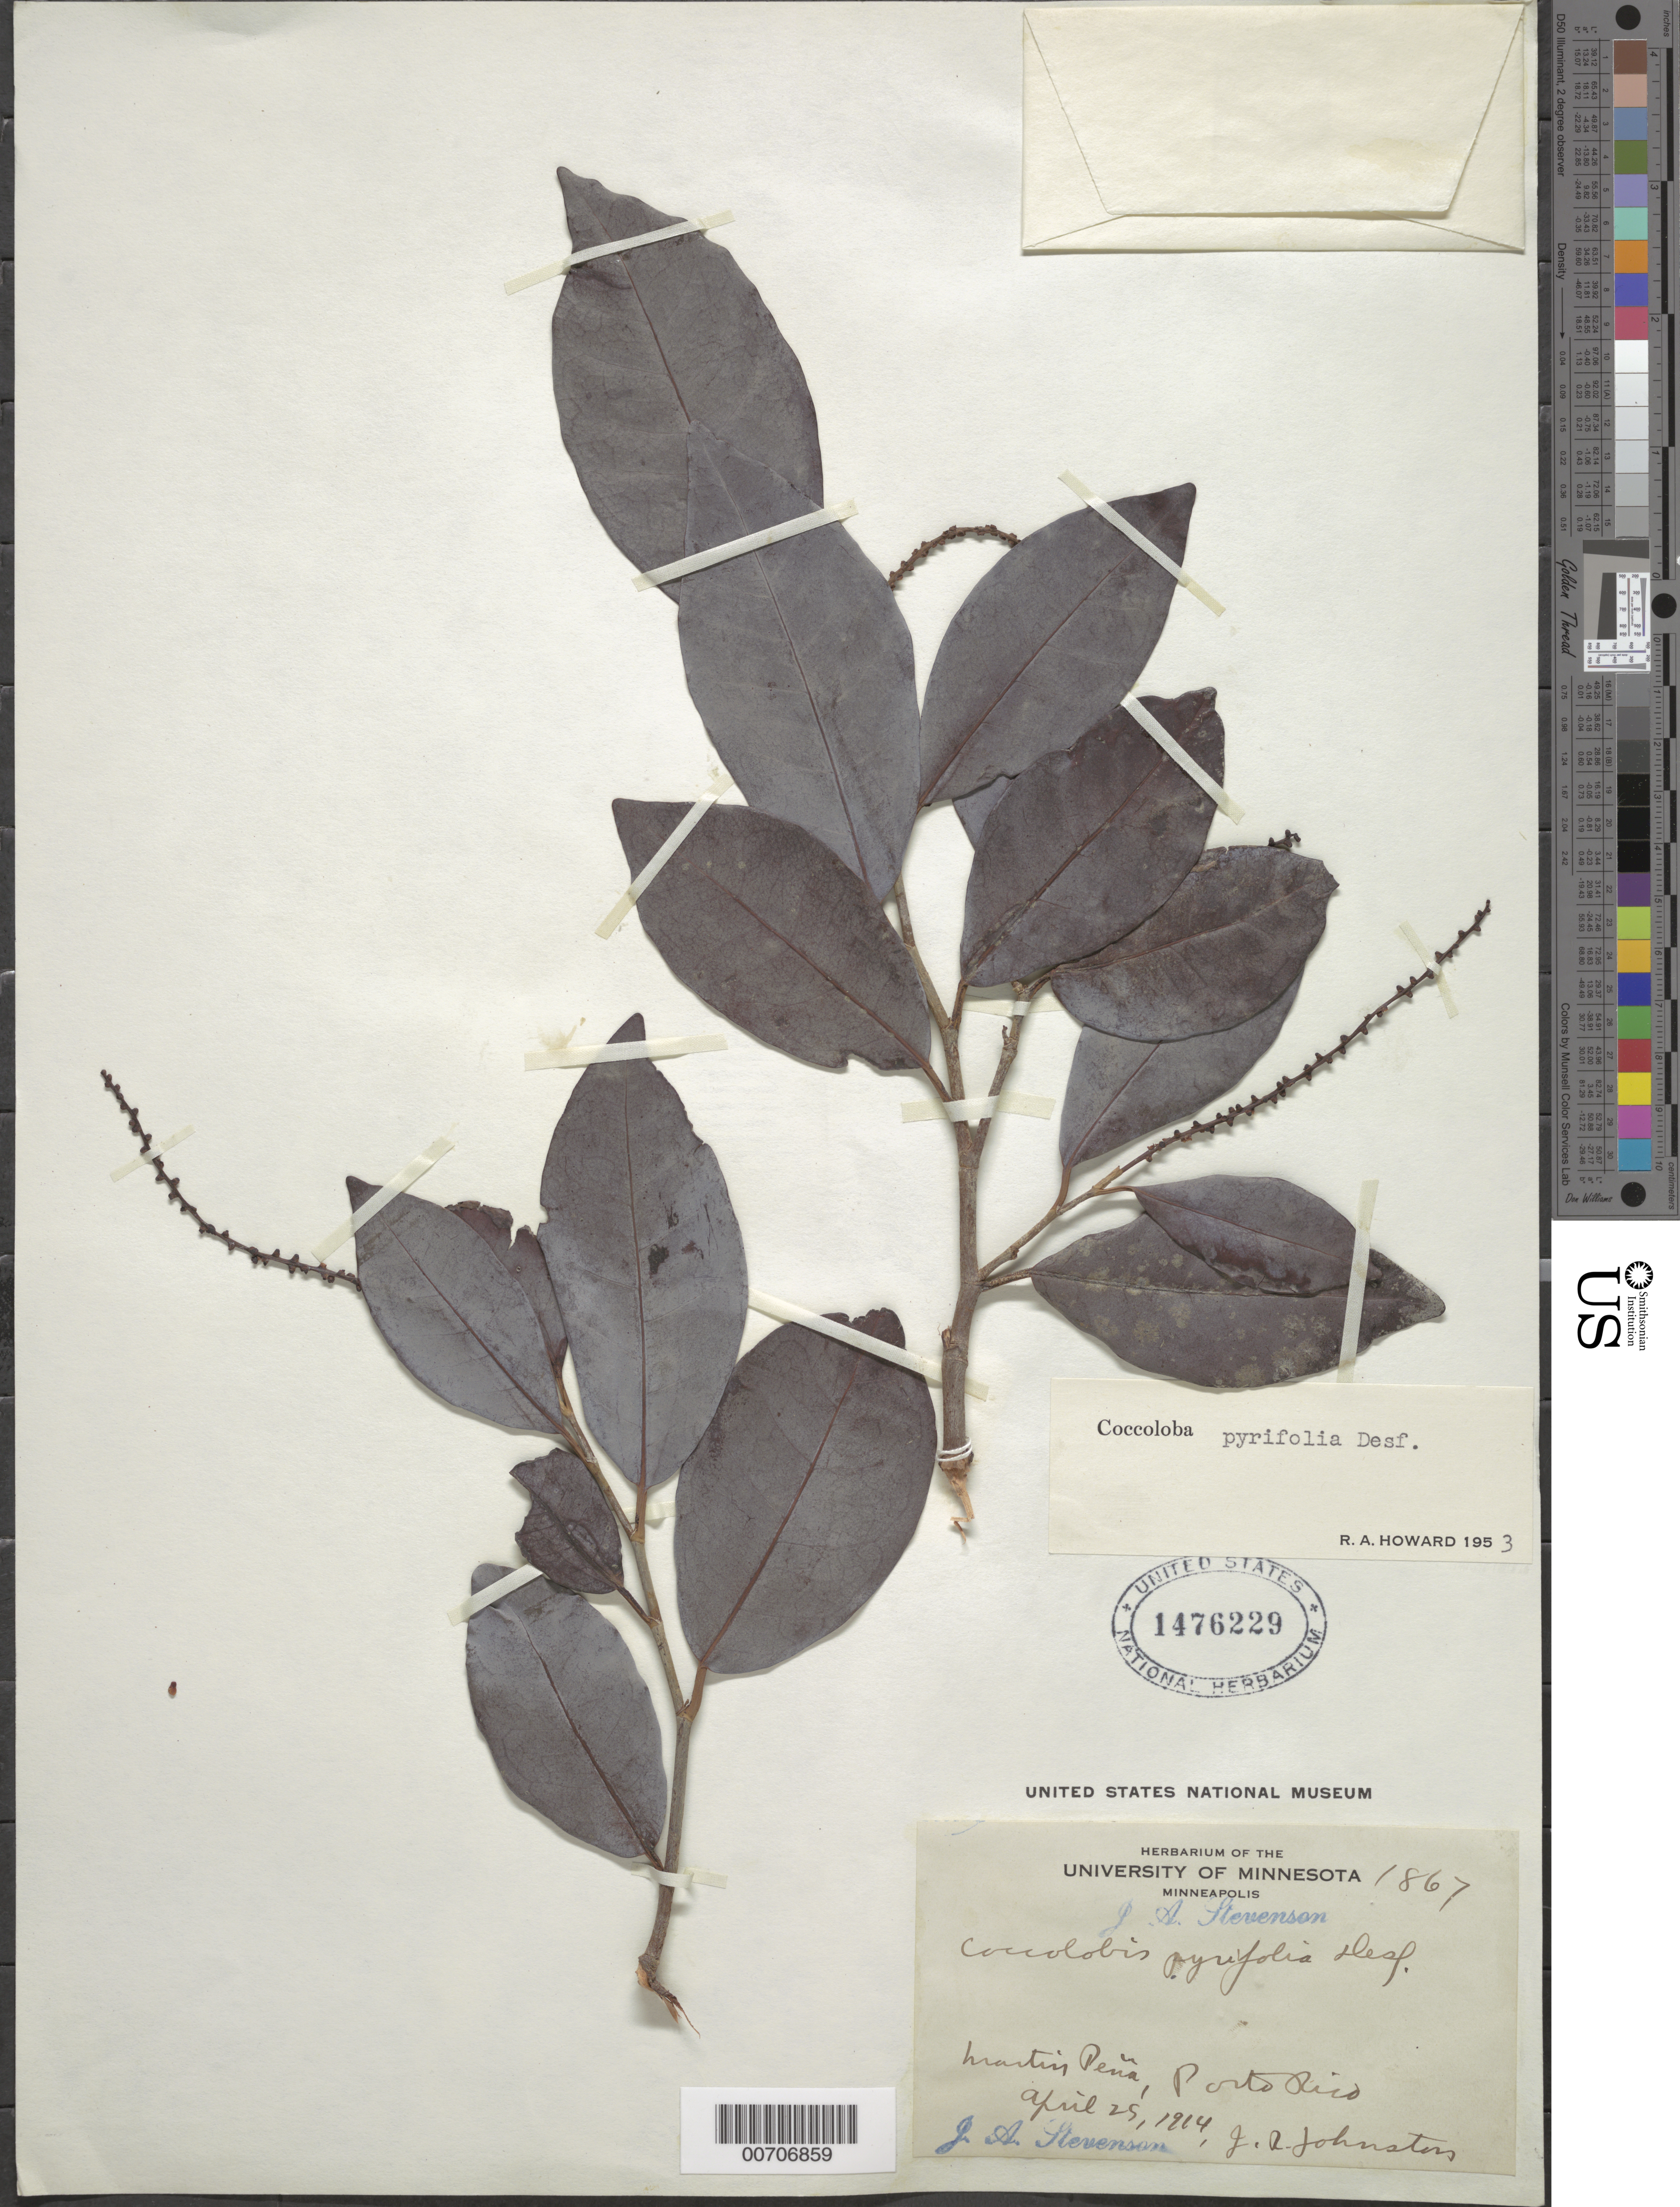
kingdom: Plantae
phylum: Tracheophyta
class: Magnoliopsida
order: Caryophyllales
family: Polygonaceae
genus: Coccoloba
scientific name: Coccoloba pyrifolia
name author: Desf.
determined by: Howard, R. A.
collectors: J. Stevenson & J. Johnston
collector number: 1867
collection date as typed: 25 Apr 1914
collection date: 1914-04-25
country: Puerto Rico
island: Greater Antilles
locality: Martin Peña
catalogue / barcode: US 1476229